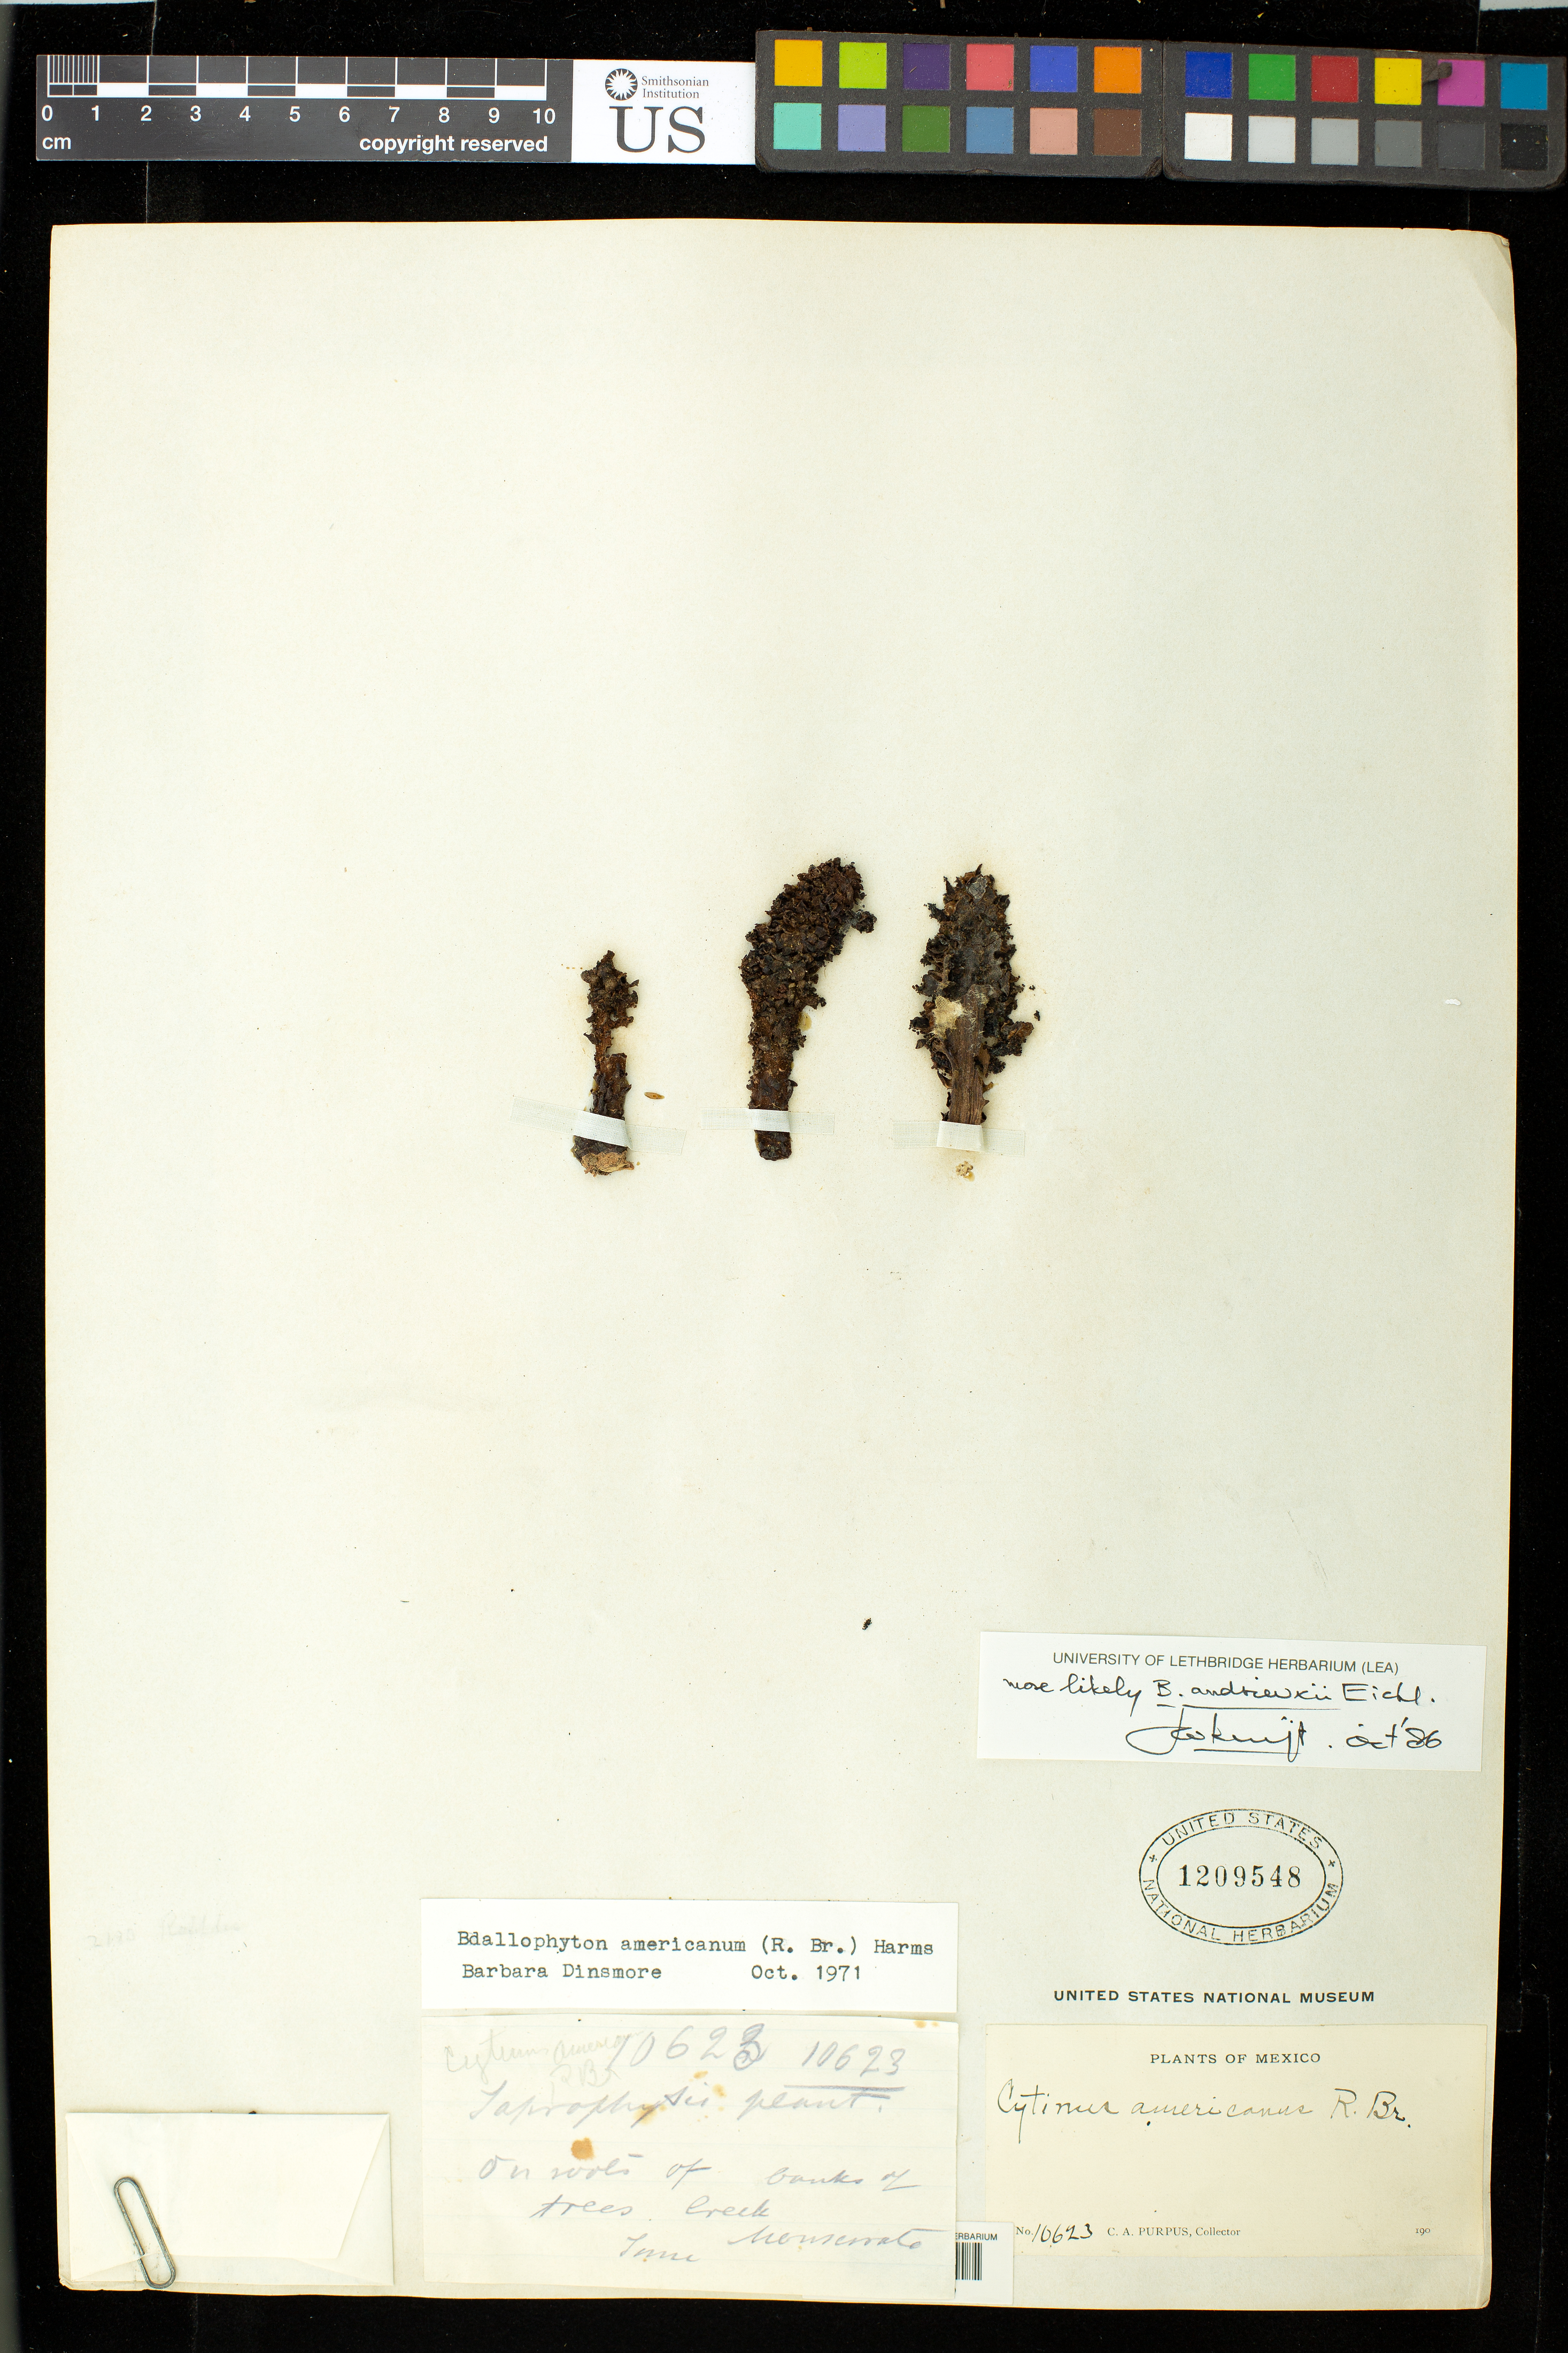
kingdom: Plantae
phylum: Tracheophyta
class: Magnoliopsida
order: Malvales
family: Cytinaceae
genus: Bdallophytum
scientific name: Bdallophytum andrieuxii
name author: Eichler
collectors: C. A. Purpus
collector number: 10623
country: Mexico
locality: E of Monserrat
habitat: On roots of trees on banks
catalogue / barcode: US 1209548